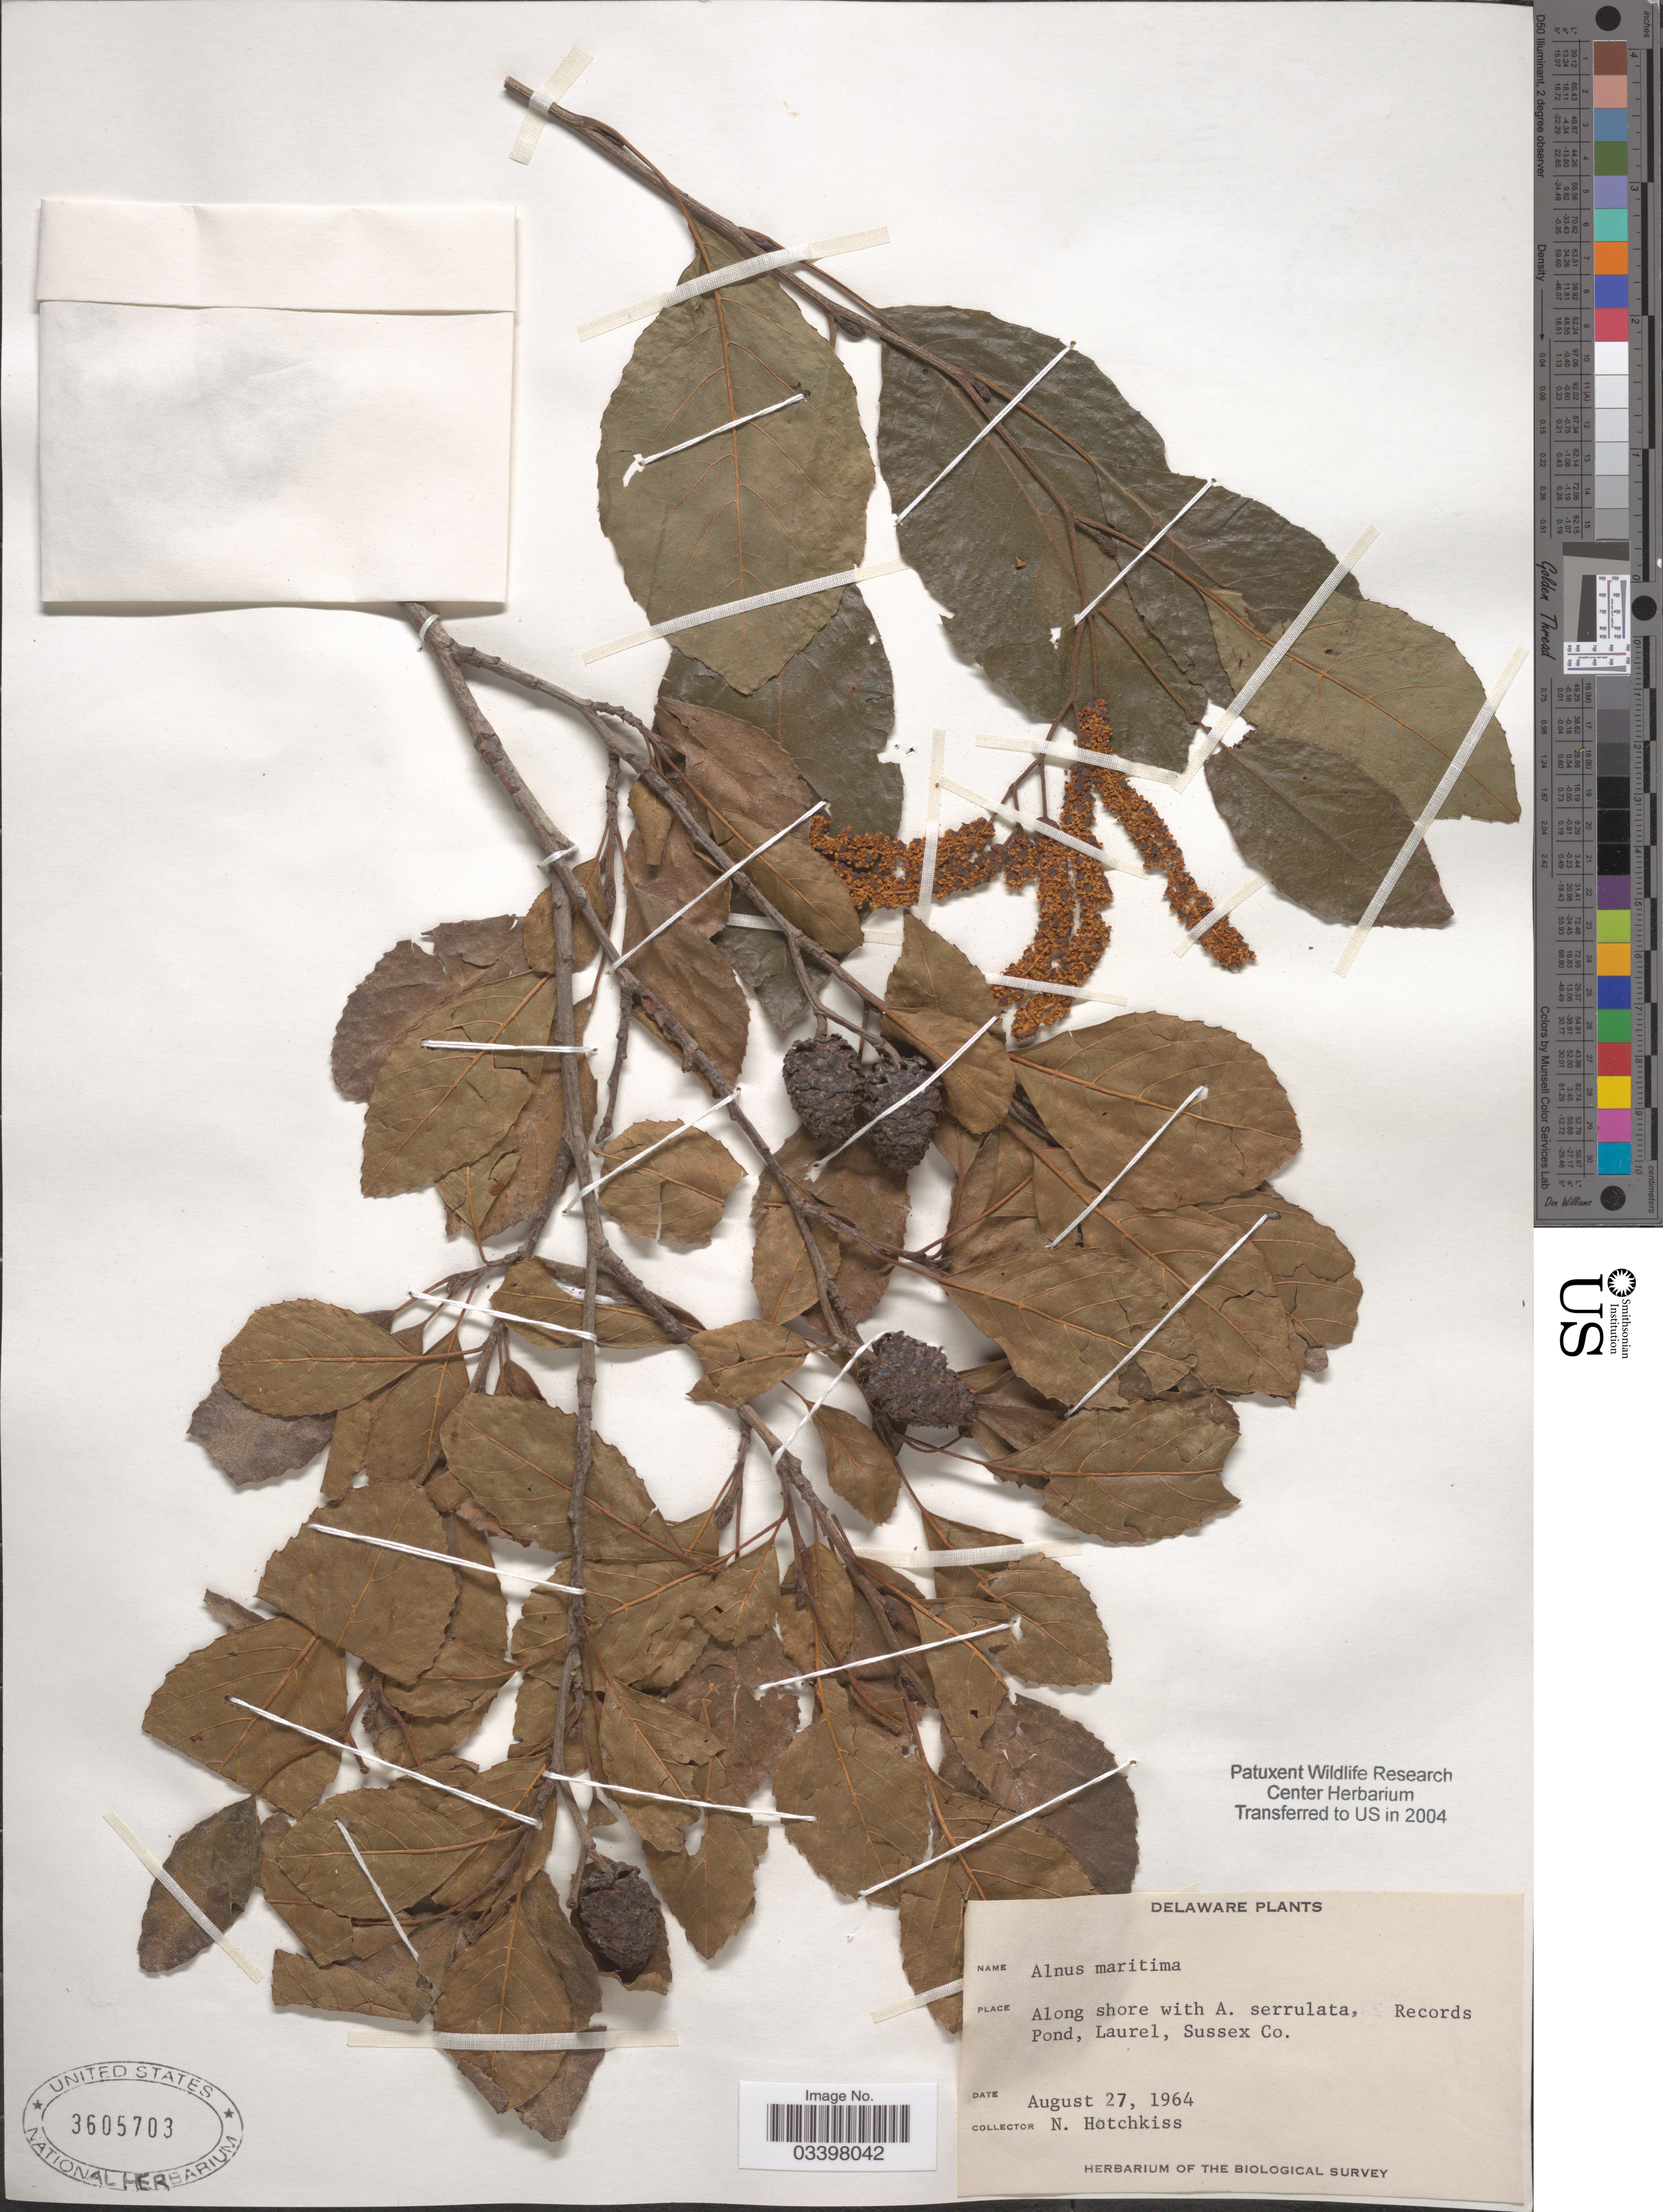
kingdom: Plantae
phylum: Tracheophyta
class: Magnoliopsida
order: Fagales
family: Betulaceae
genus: Alnus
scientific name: Alnus maritima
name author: (Marshall) Muhl. ex Nutt.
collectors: N. Hotchkiss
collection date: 1964-08-27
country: United States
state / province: Delaware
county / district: Sussex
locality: Records Pond, Laurel, Sussex Co.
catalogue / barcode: US 3605703